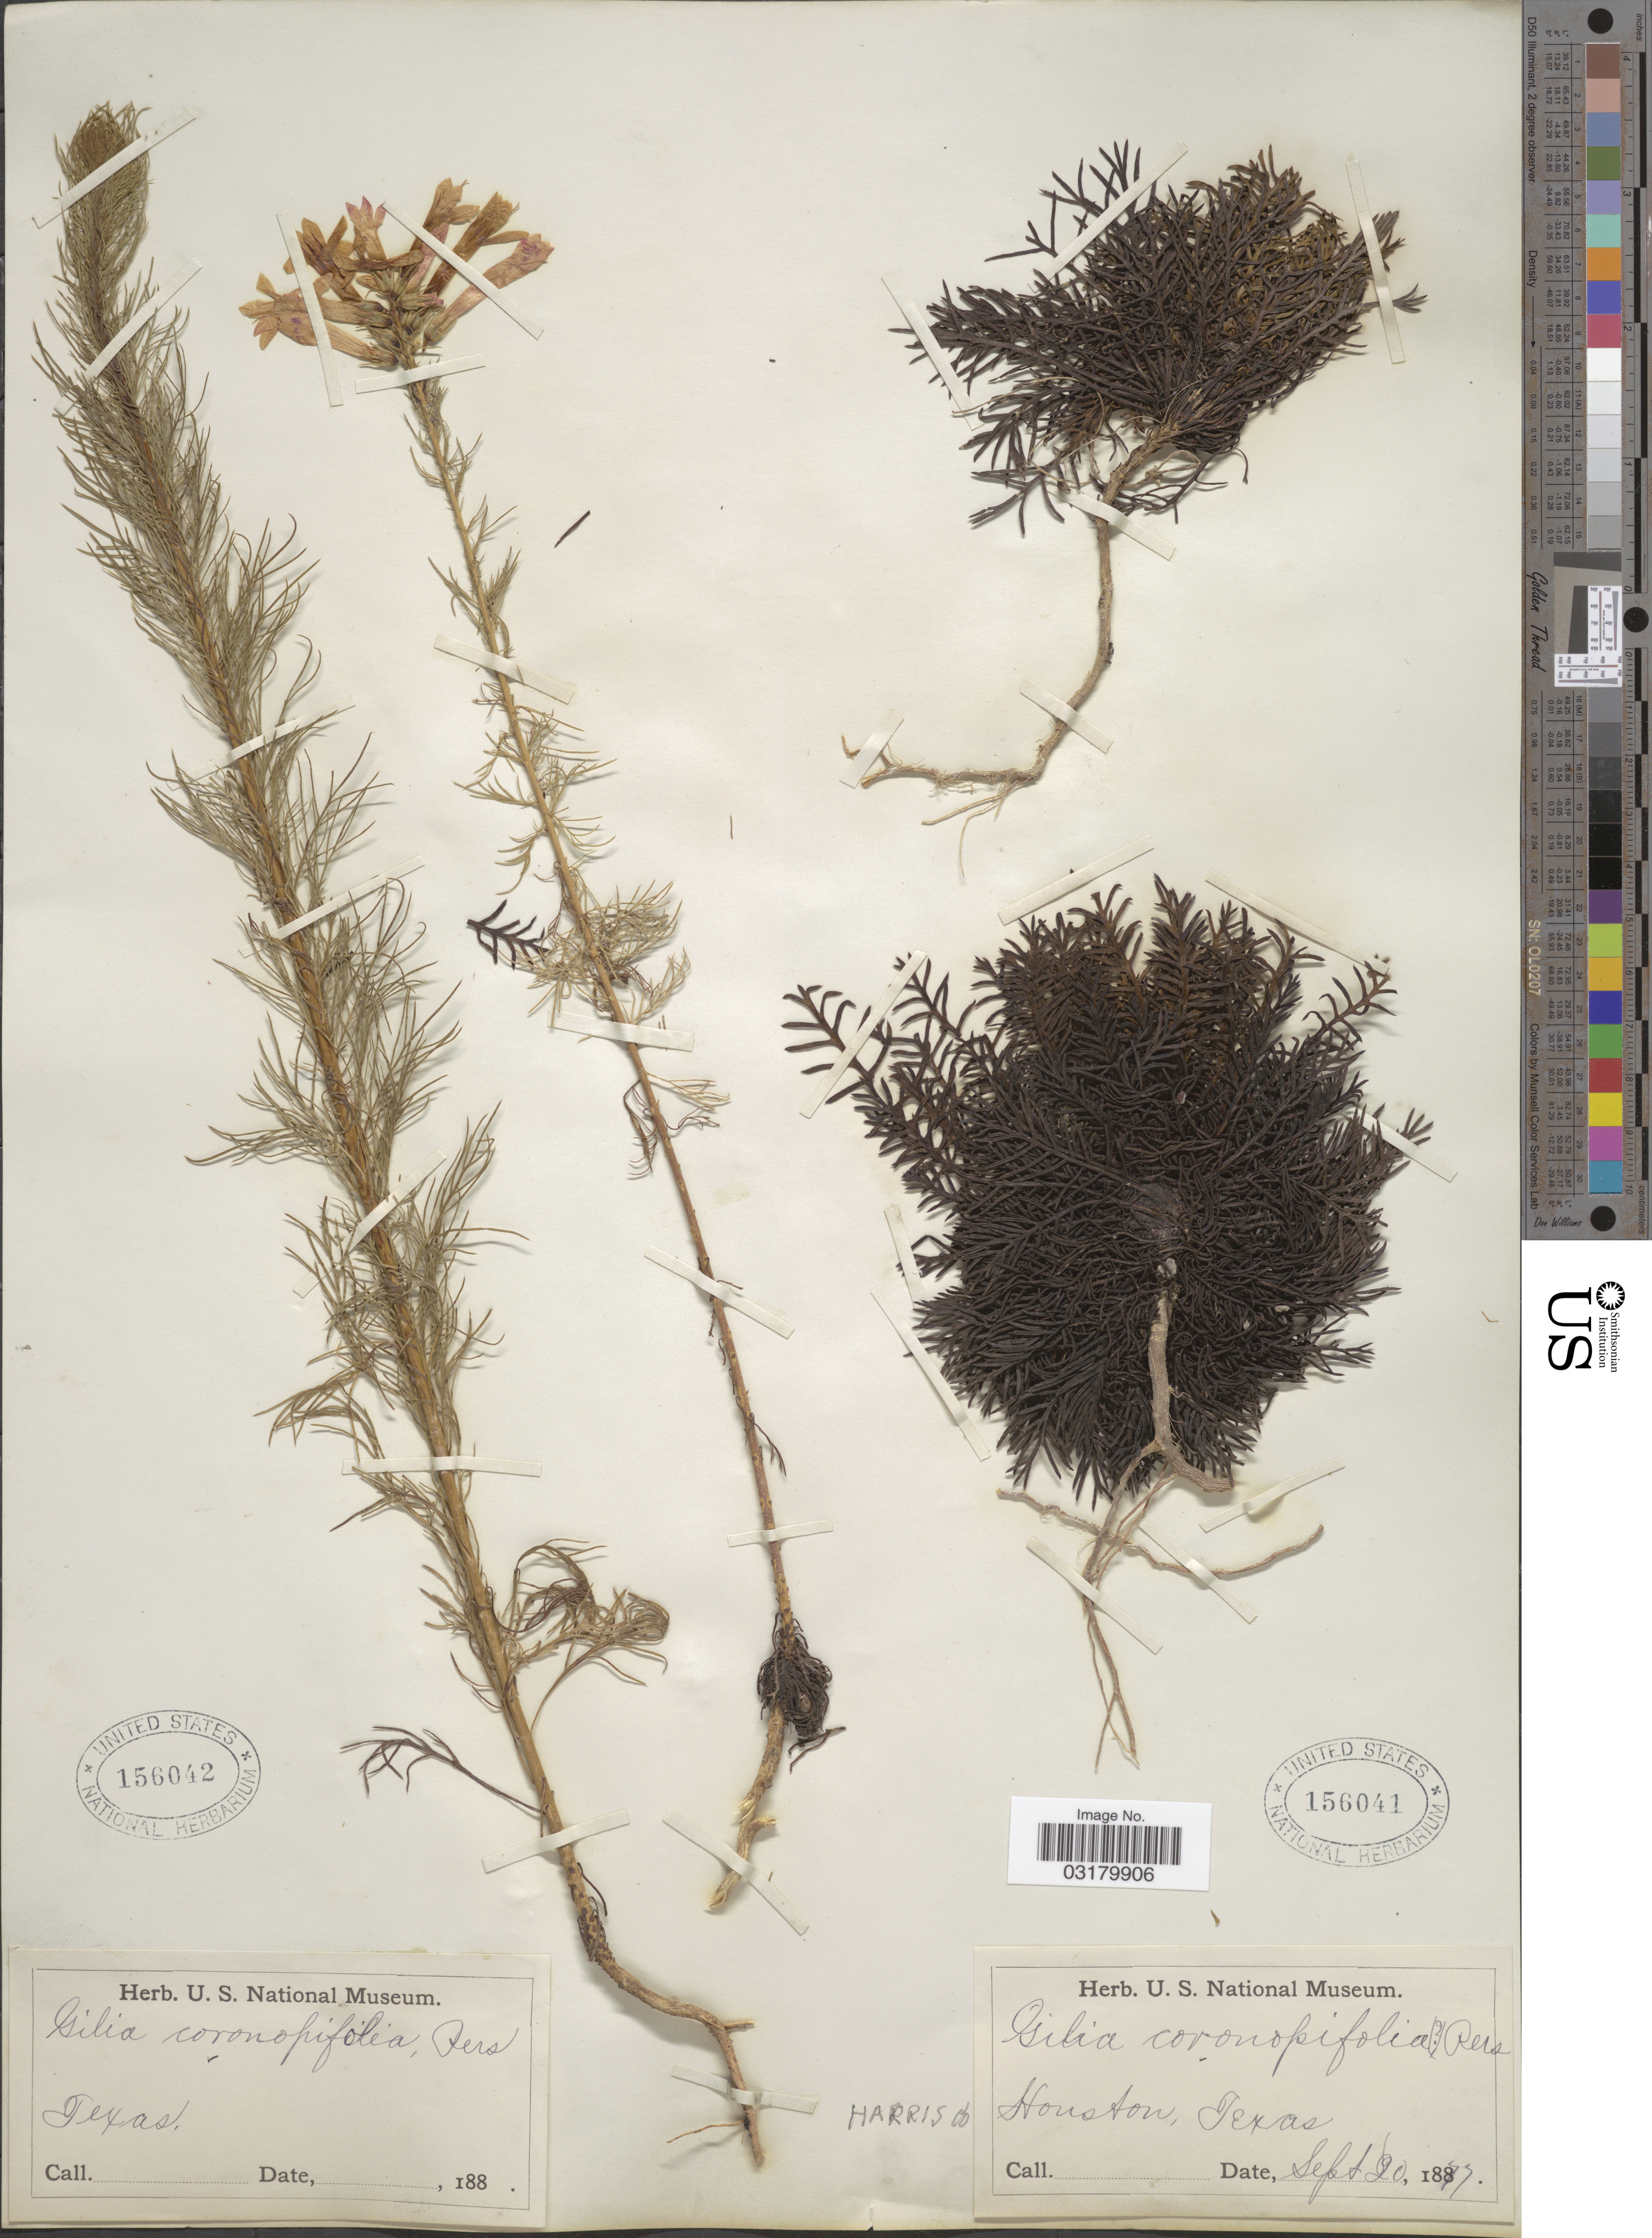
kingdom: Plantae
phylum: Tracheophyta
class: Magnoliopsida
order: Ericales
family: Polemoniaceae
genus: Ipomopsis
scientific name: Ipomopsis rubra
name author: (L.) Wherry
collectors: Ex herb. U. S. National Museum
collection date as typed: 188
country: United States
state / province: Texas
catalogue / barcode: US 156042-2